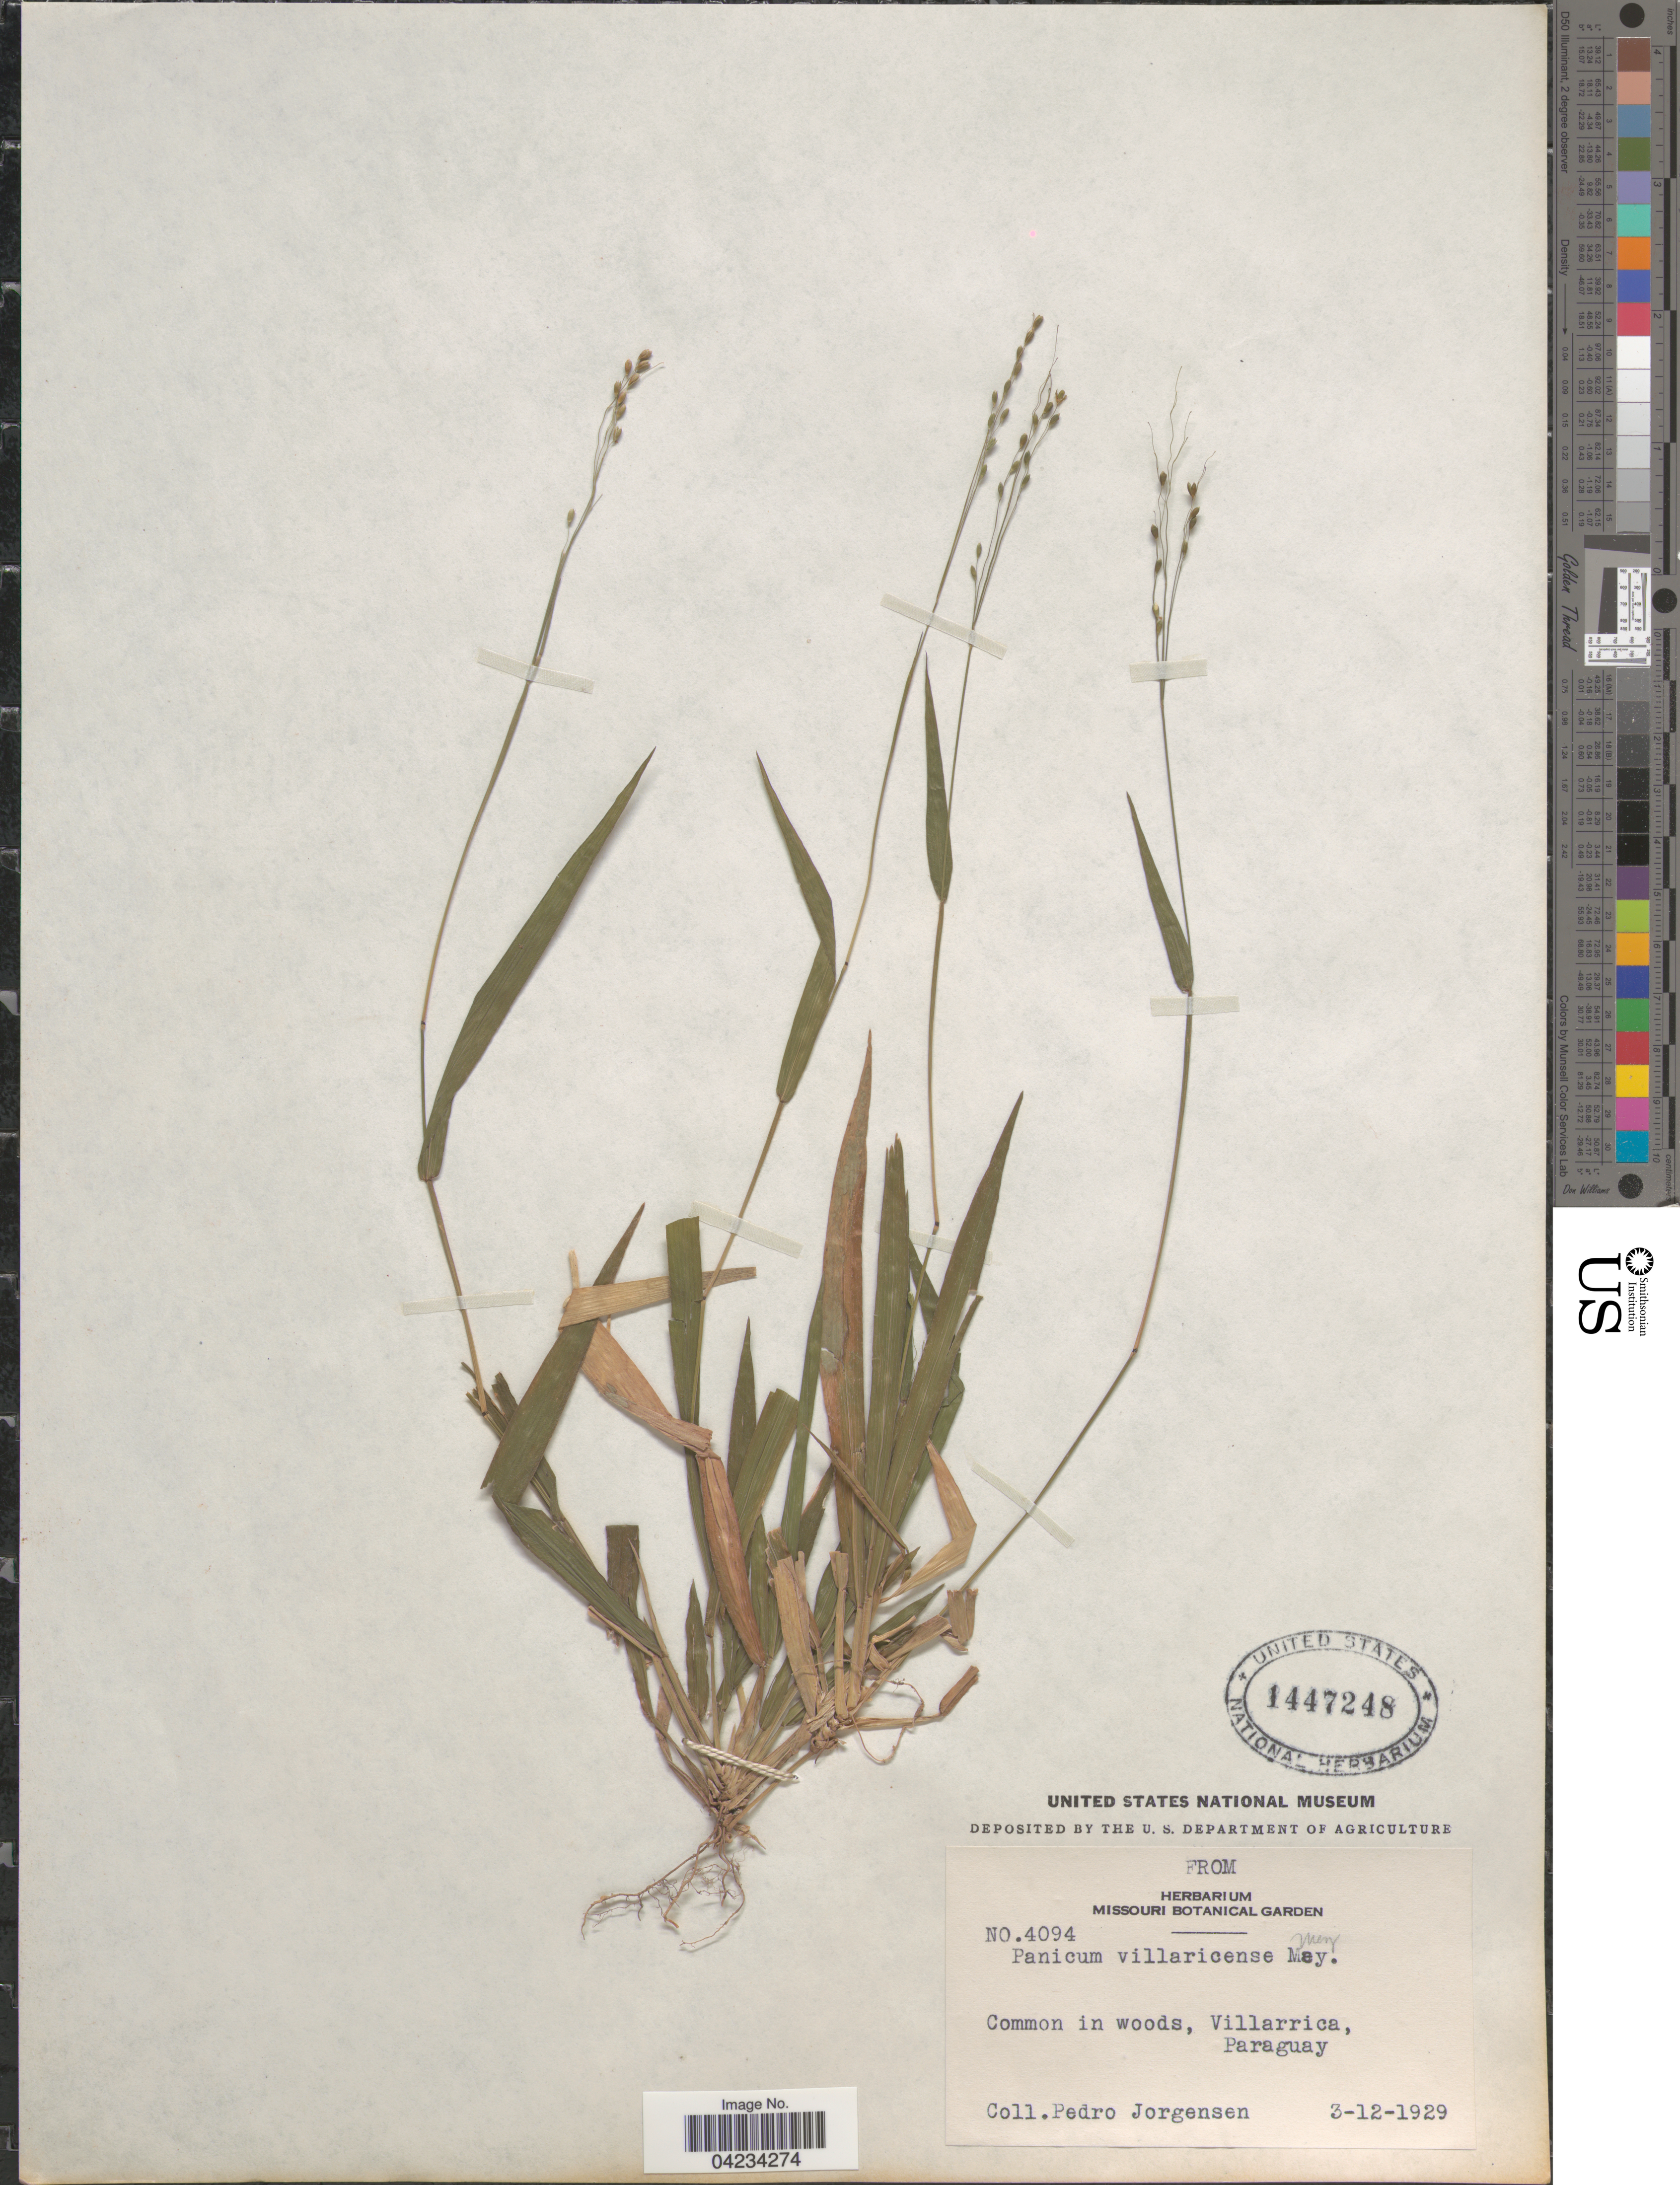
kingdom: Plantae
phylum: Tracheophyta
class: Liliopsida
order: Poales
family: Poaceae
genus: Homolepis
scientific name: Homolepis villaricensis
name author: (Mez) Zuloaga & Soderstr.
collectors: P. Jörgensen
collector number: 4094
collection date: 1929-12-03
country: Paraguay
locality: Villarrica.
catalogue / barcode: US 1447248